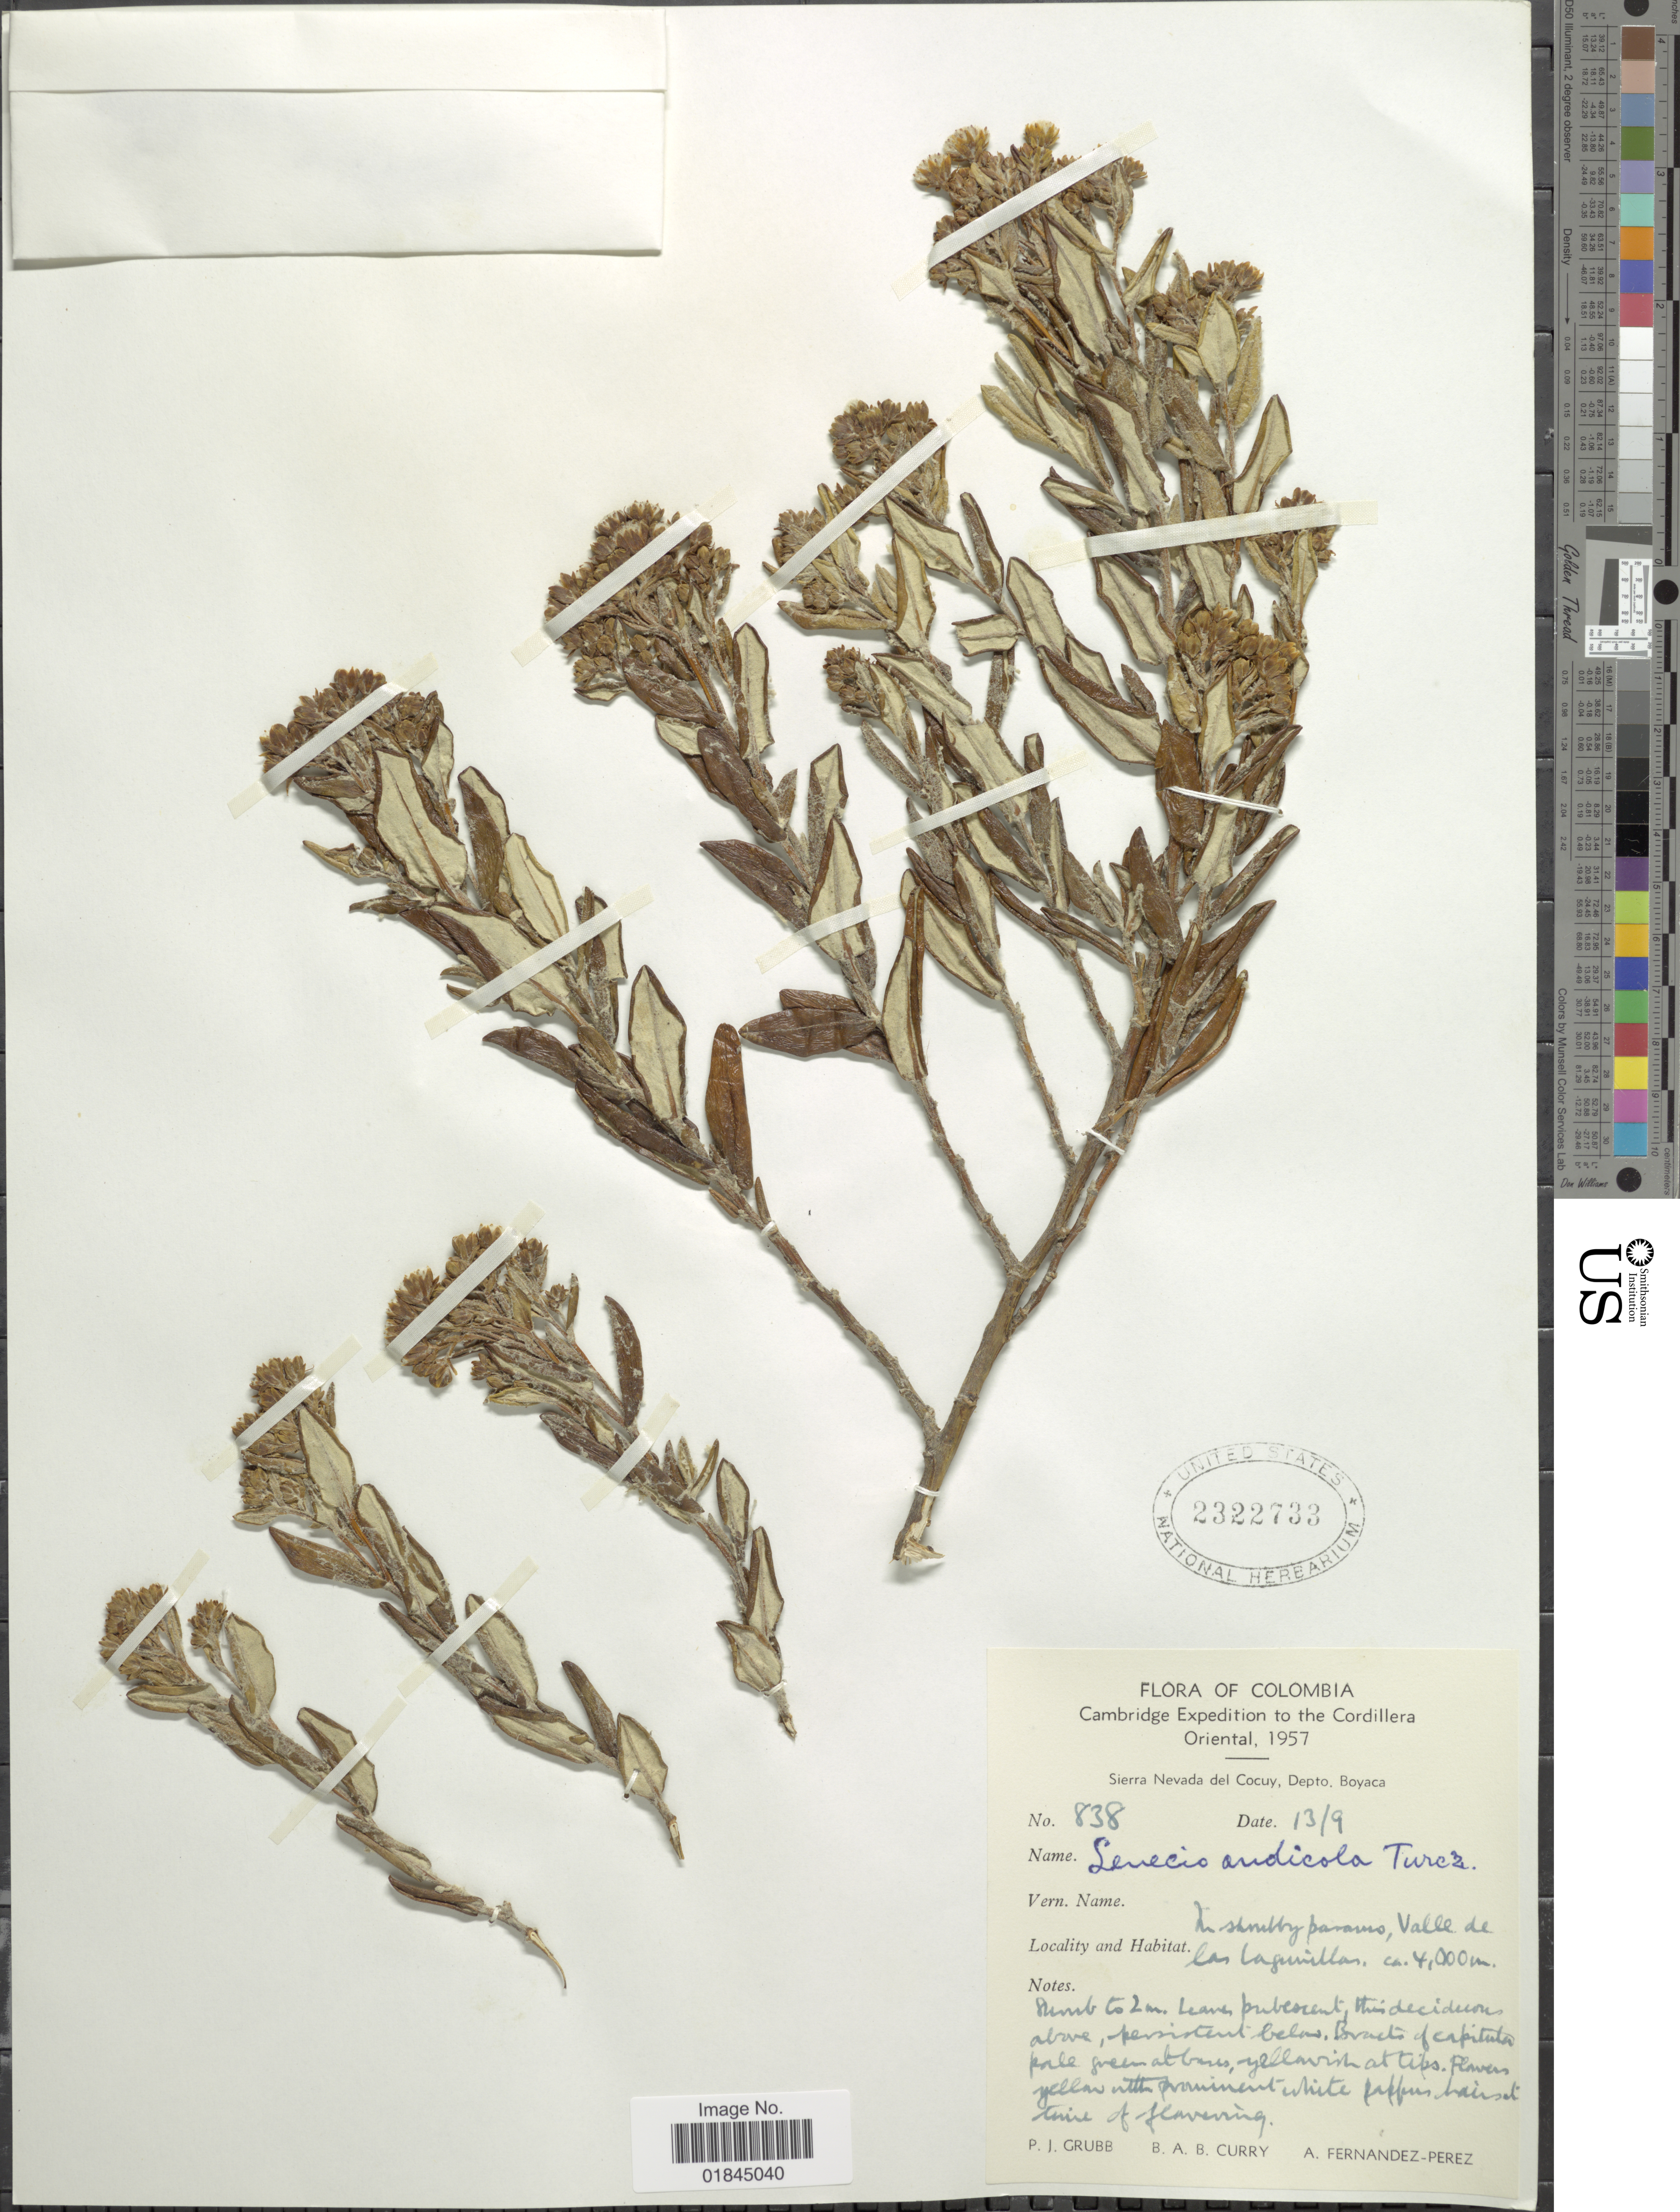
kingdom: Plantae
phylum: Tracheophyta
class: Magnoliopsida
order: Asterales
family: Asteraceae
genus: Pentacalia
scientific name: Pentacalia andicola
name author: (Turcz.) Cuatrec.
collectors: P. J. Grubb, B. A. B. Curry & A. Fernández-Pérez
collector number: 838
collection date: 1957-09-13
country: Colombia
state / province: Boyacá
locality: Sierra Nevada del Cocuy, Valle de las Lagunillas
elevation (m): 4000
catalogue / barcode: US 2322733